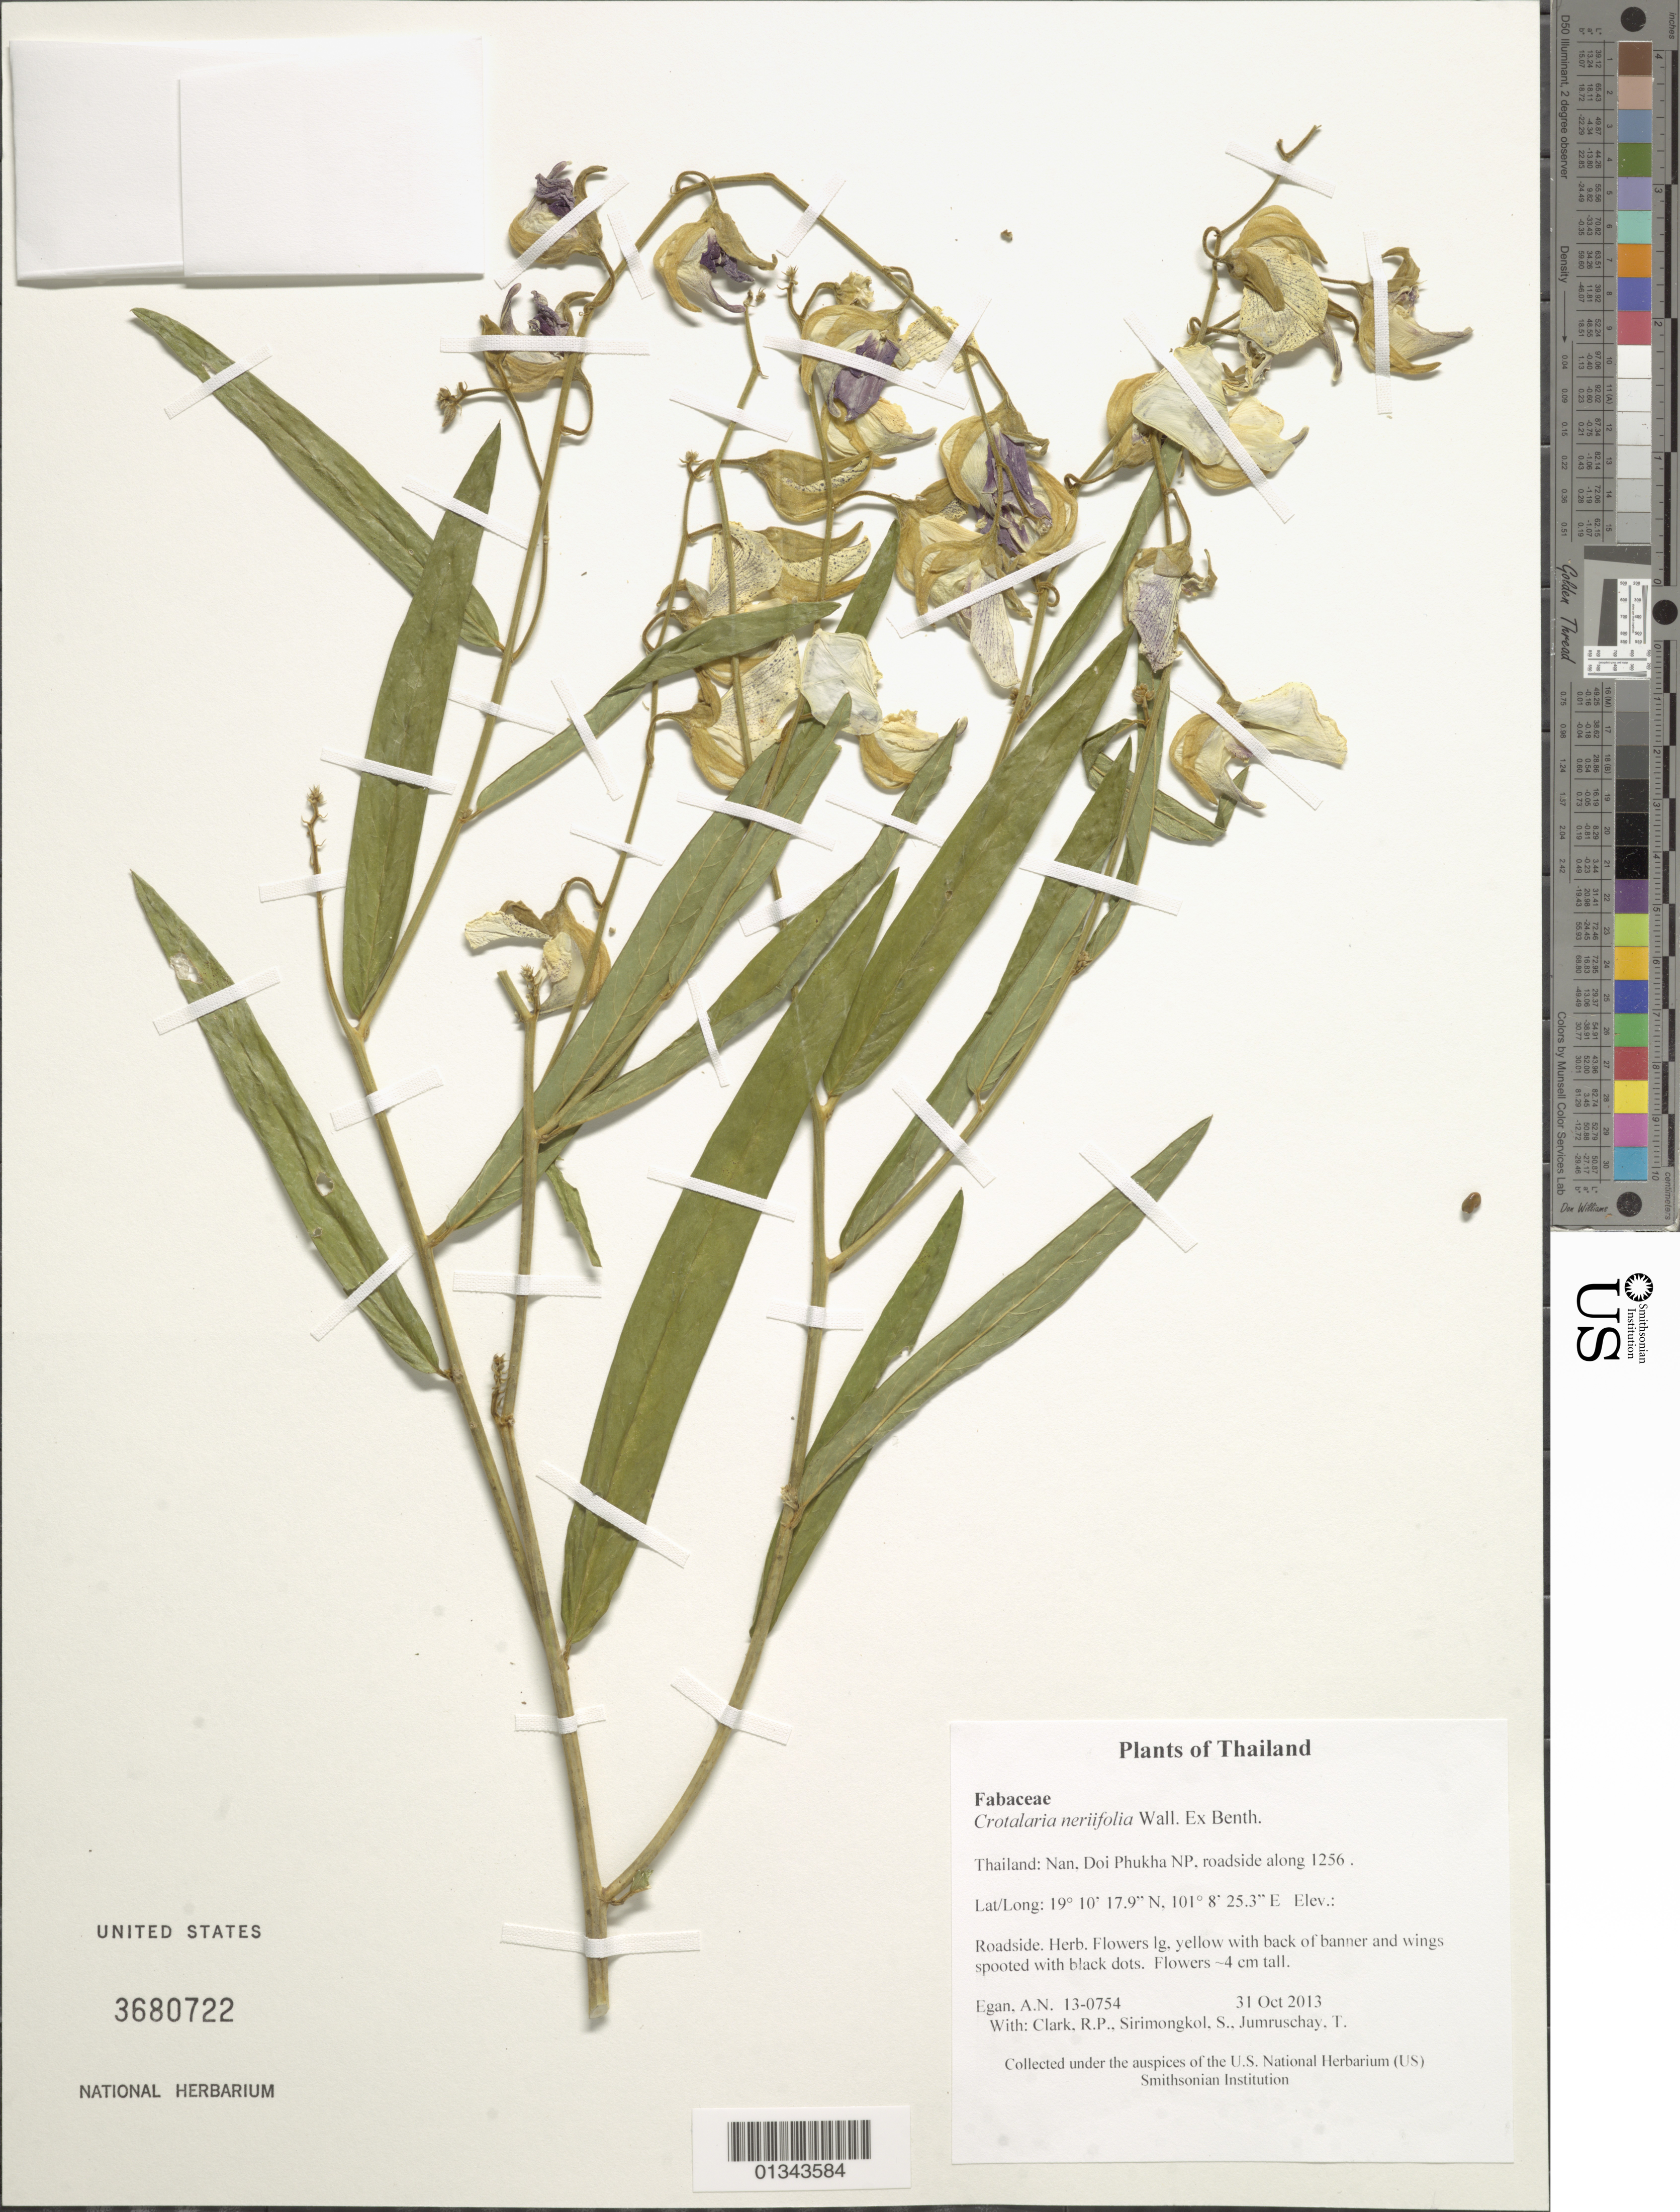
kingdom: Plantae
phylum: Tracheophyta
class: Magnoliopsida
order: Fabales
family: Fabaceae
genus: Crotalaria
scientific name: Crotalaria neriifolia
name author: Wall. ex Benth.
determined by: Egan, Ashley N., (US), Smithsonian Institution - National Museum of Natural History (UNITED STATES)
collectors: A. N. Egan, R. P. Clark, S. Sirimongkol & T. Jumruschay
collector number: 13-0754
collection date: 2013-10-31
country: Thailand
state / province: Nan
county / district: Bo Kluea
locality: Doi Phukha NP, roadside along 1256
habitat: Roadside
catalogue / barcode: US 3680722